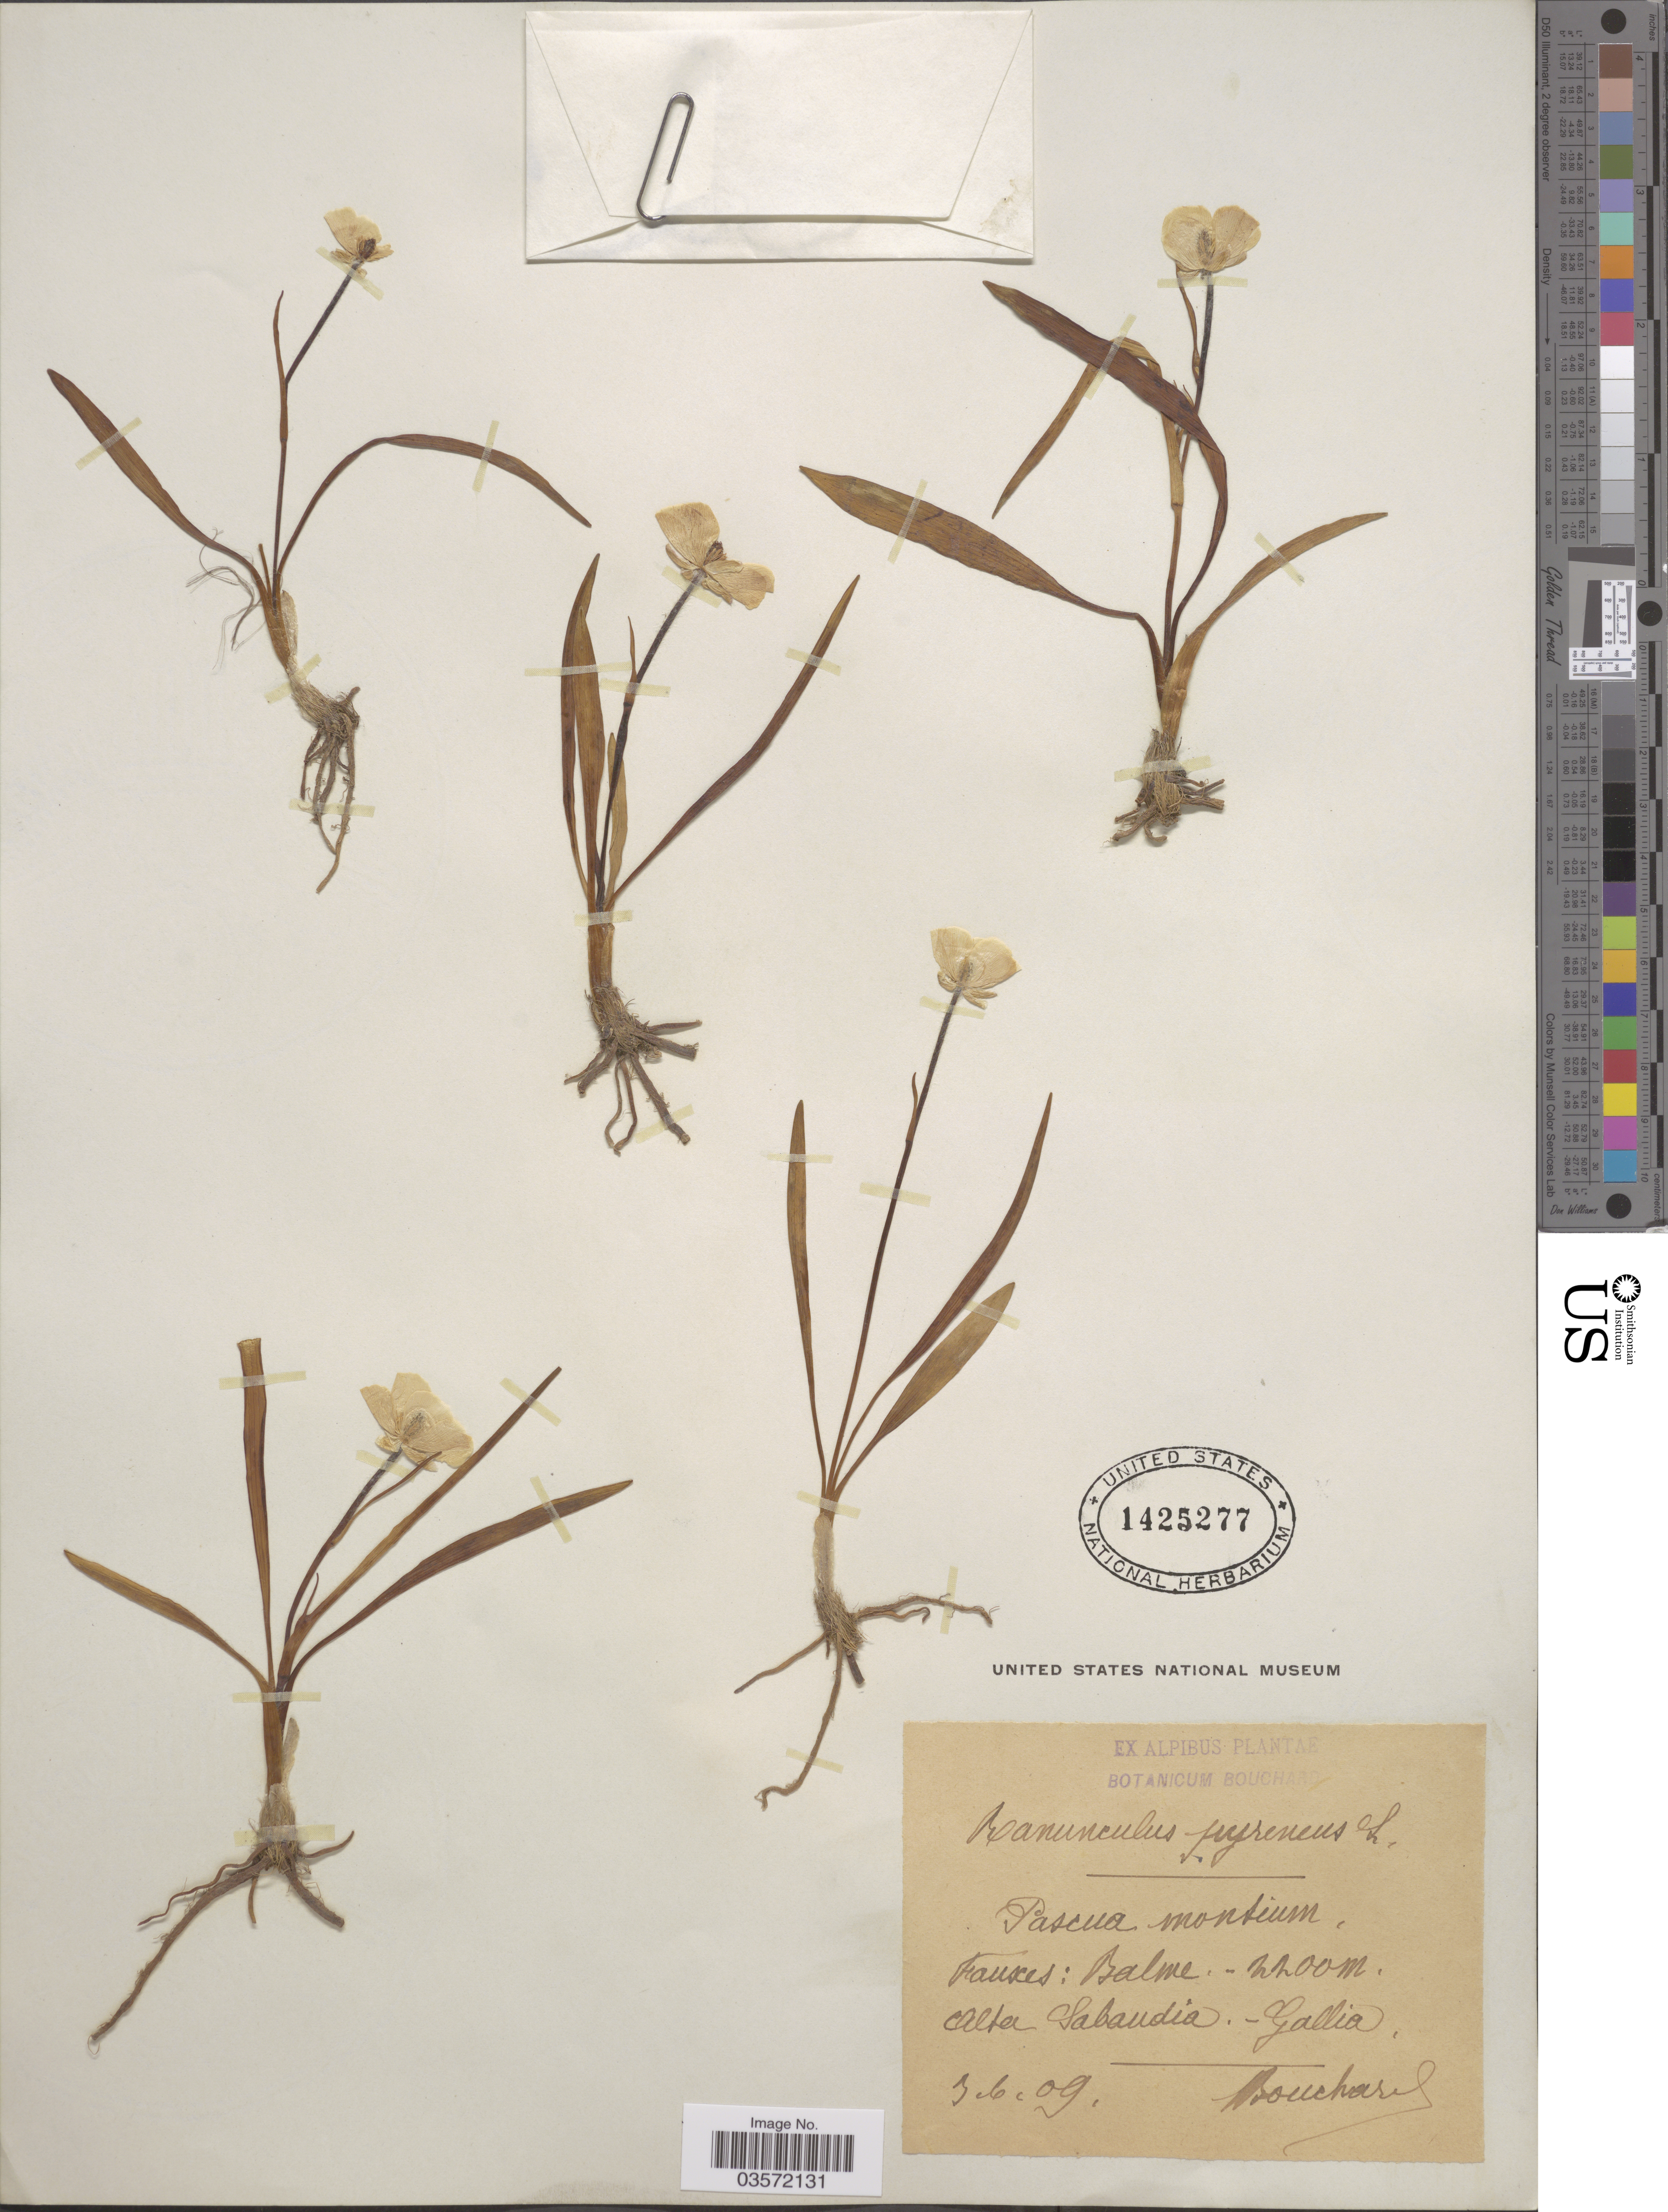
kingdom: Plantae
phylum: Tracheophyta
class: Magnoliopsida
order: Ranunculales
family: Ranunculaceae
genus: Ranunculus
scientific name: Ranunculus pyrenaeus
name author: L.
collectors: -. Bouchard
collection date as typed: Transcribed d/m/y: 3/6/9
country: France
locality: Pascua montium. Faures: Balme. Alta Sabandia - Gallia.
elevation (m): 2200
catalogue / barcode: US 1425277